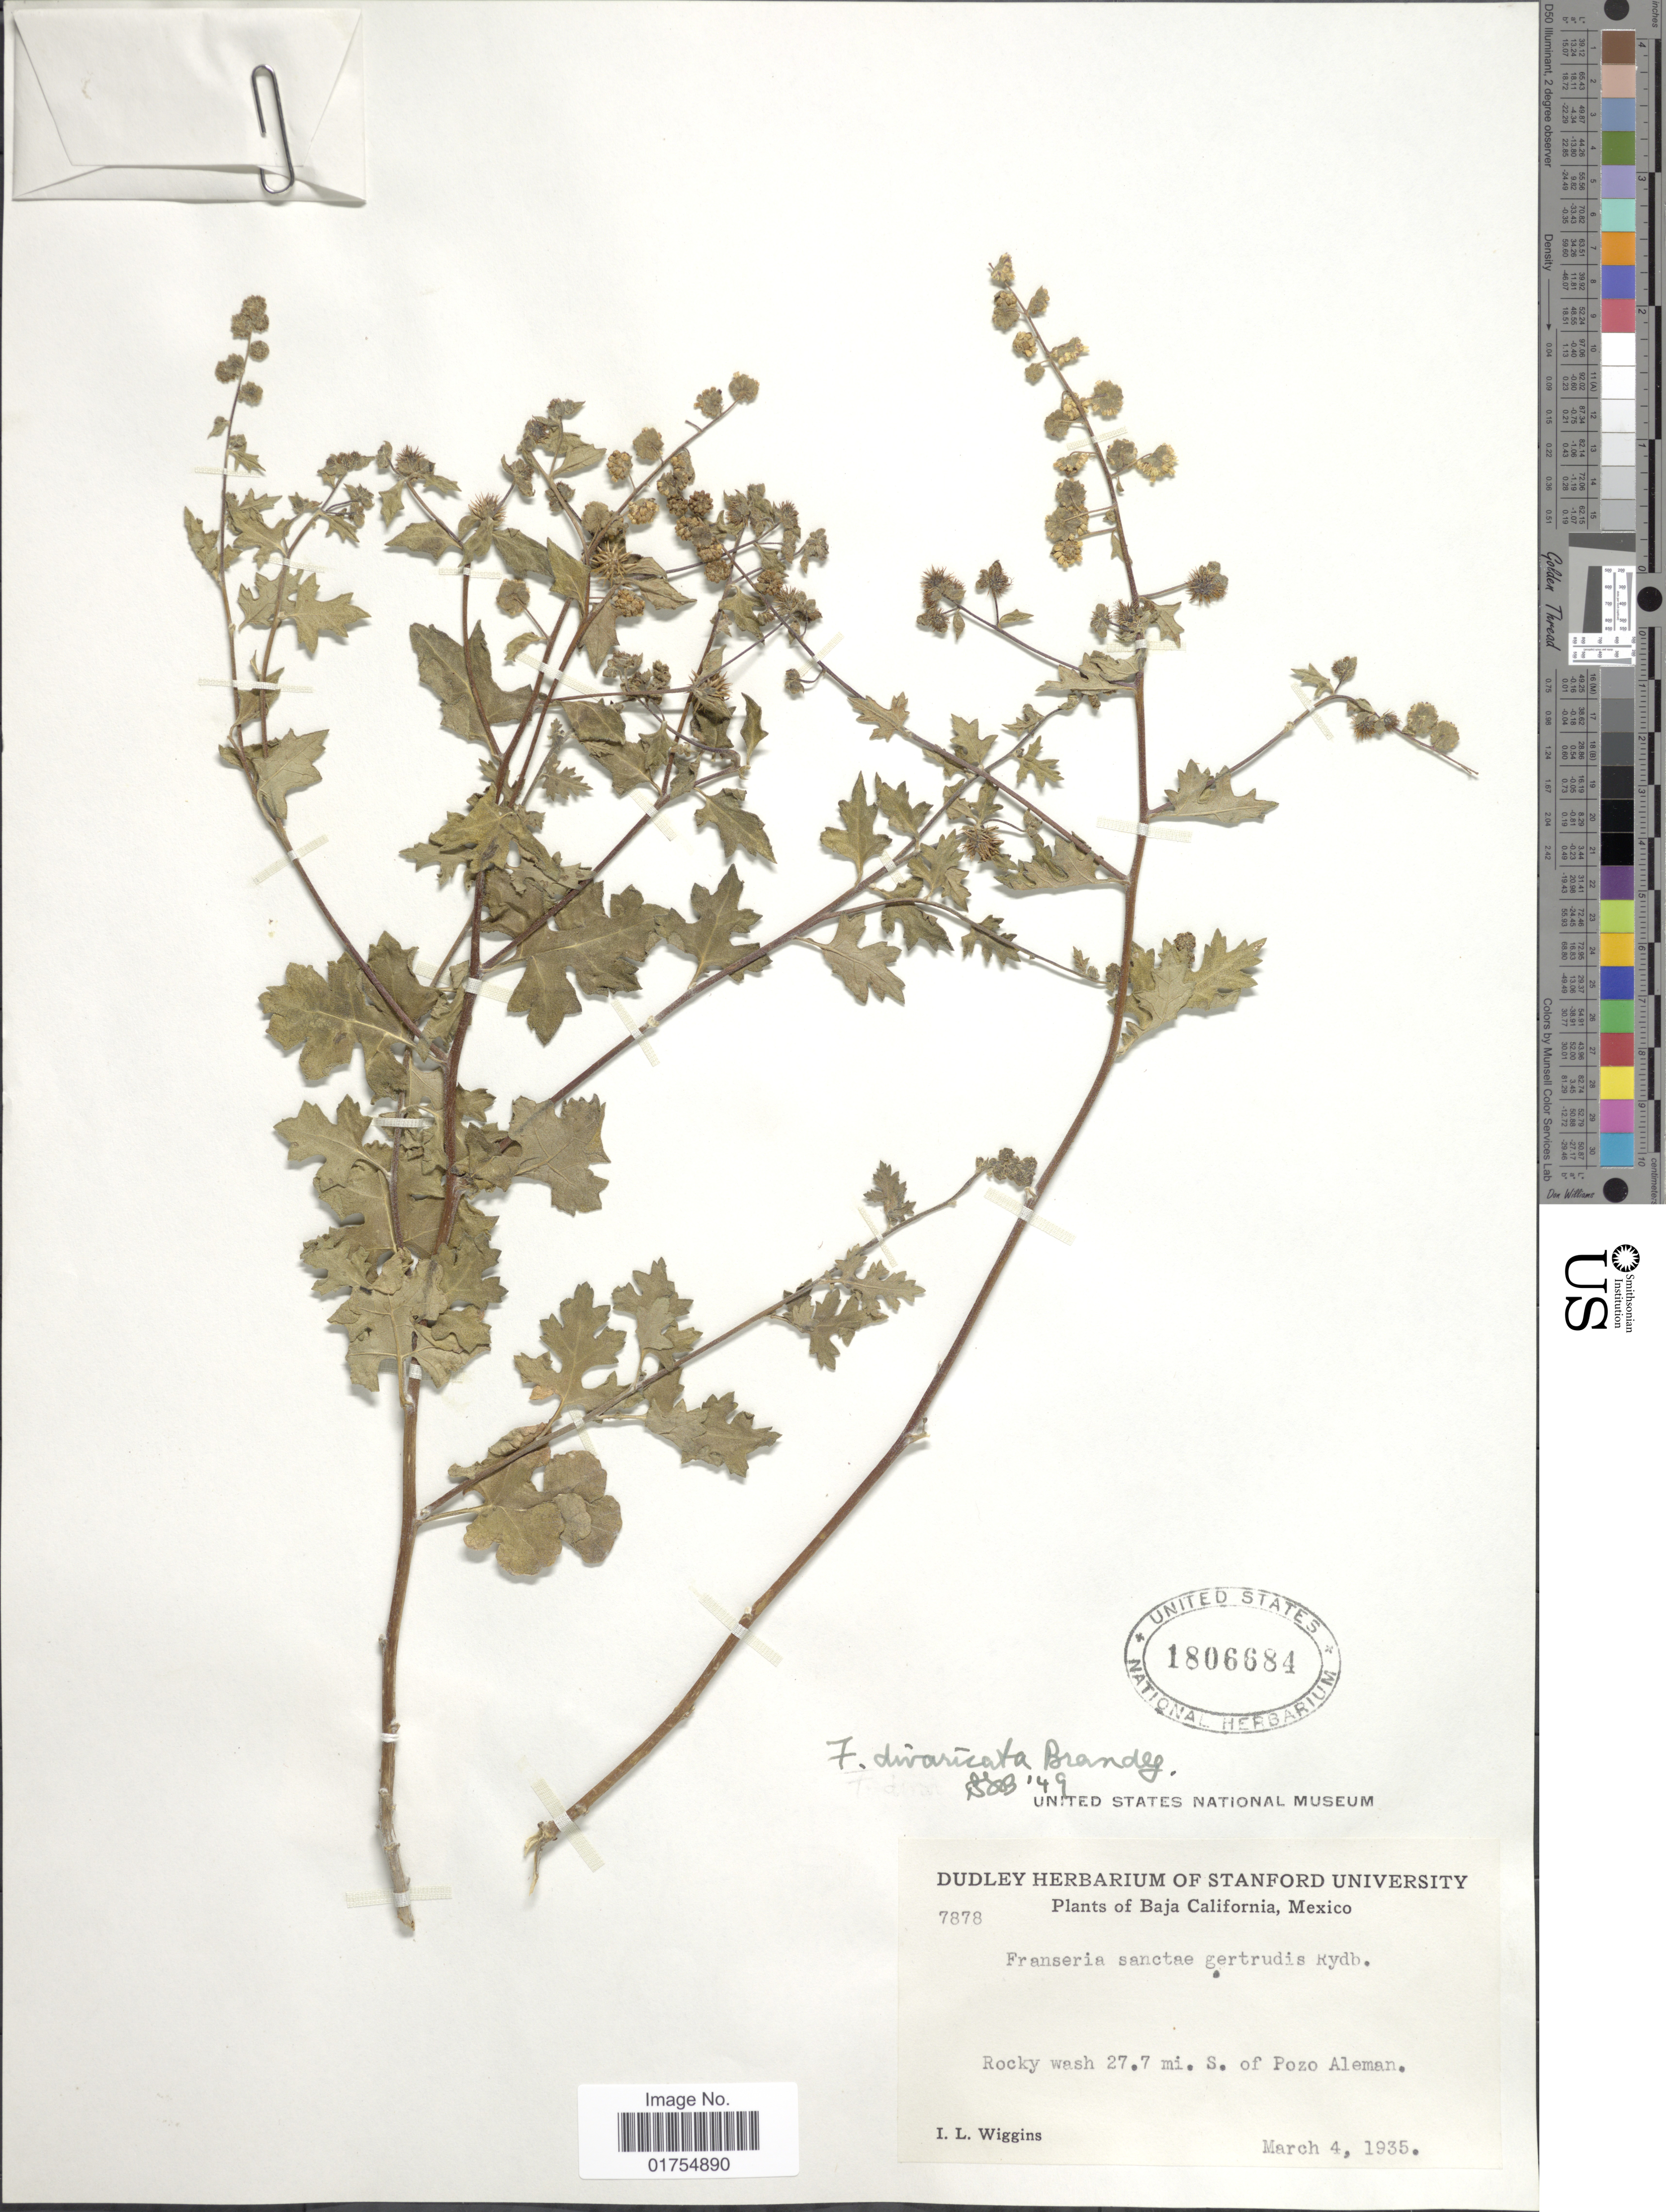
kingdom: Plantae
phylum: Tracheophyta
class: Magnoliopsida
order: Asterales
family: Asteraceae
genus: Franseria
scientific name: Franseria divaricata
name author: Brandegee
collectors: I. L. Wiggins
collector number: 7878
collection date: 1935-03-04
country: Mexico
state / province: Baja California Sur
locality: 27.7 mi. S of Pozo Aleman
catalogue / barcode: US 1806684